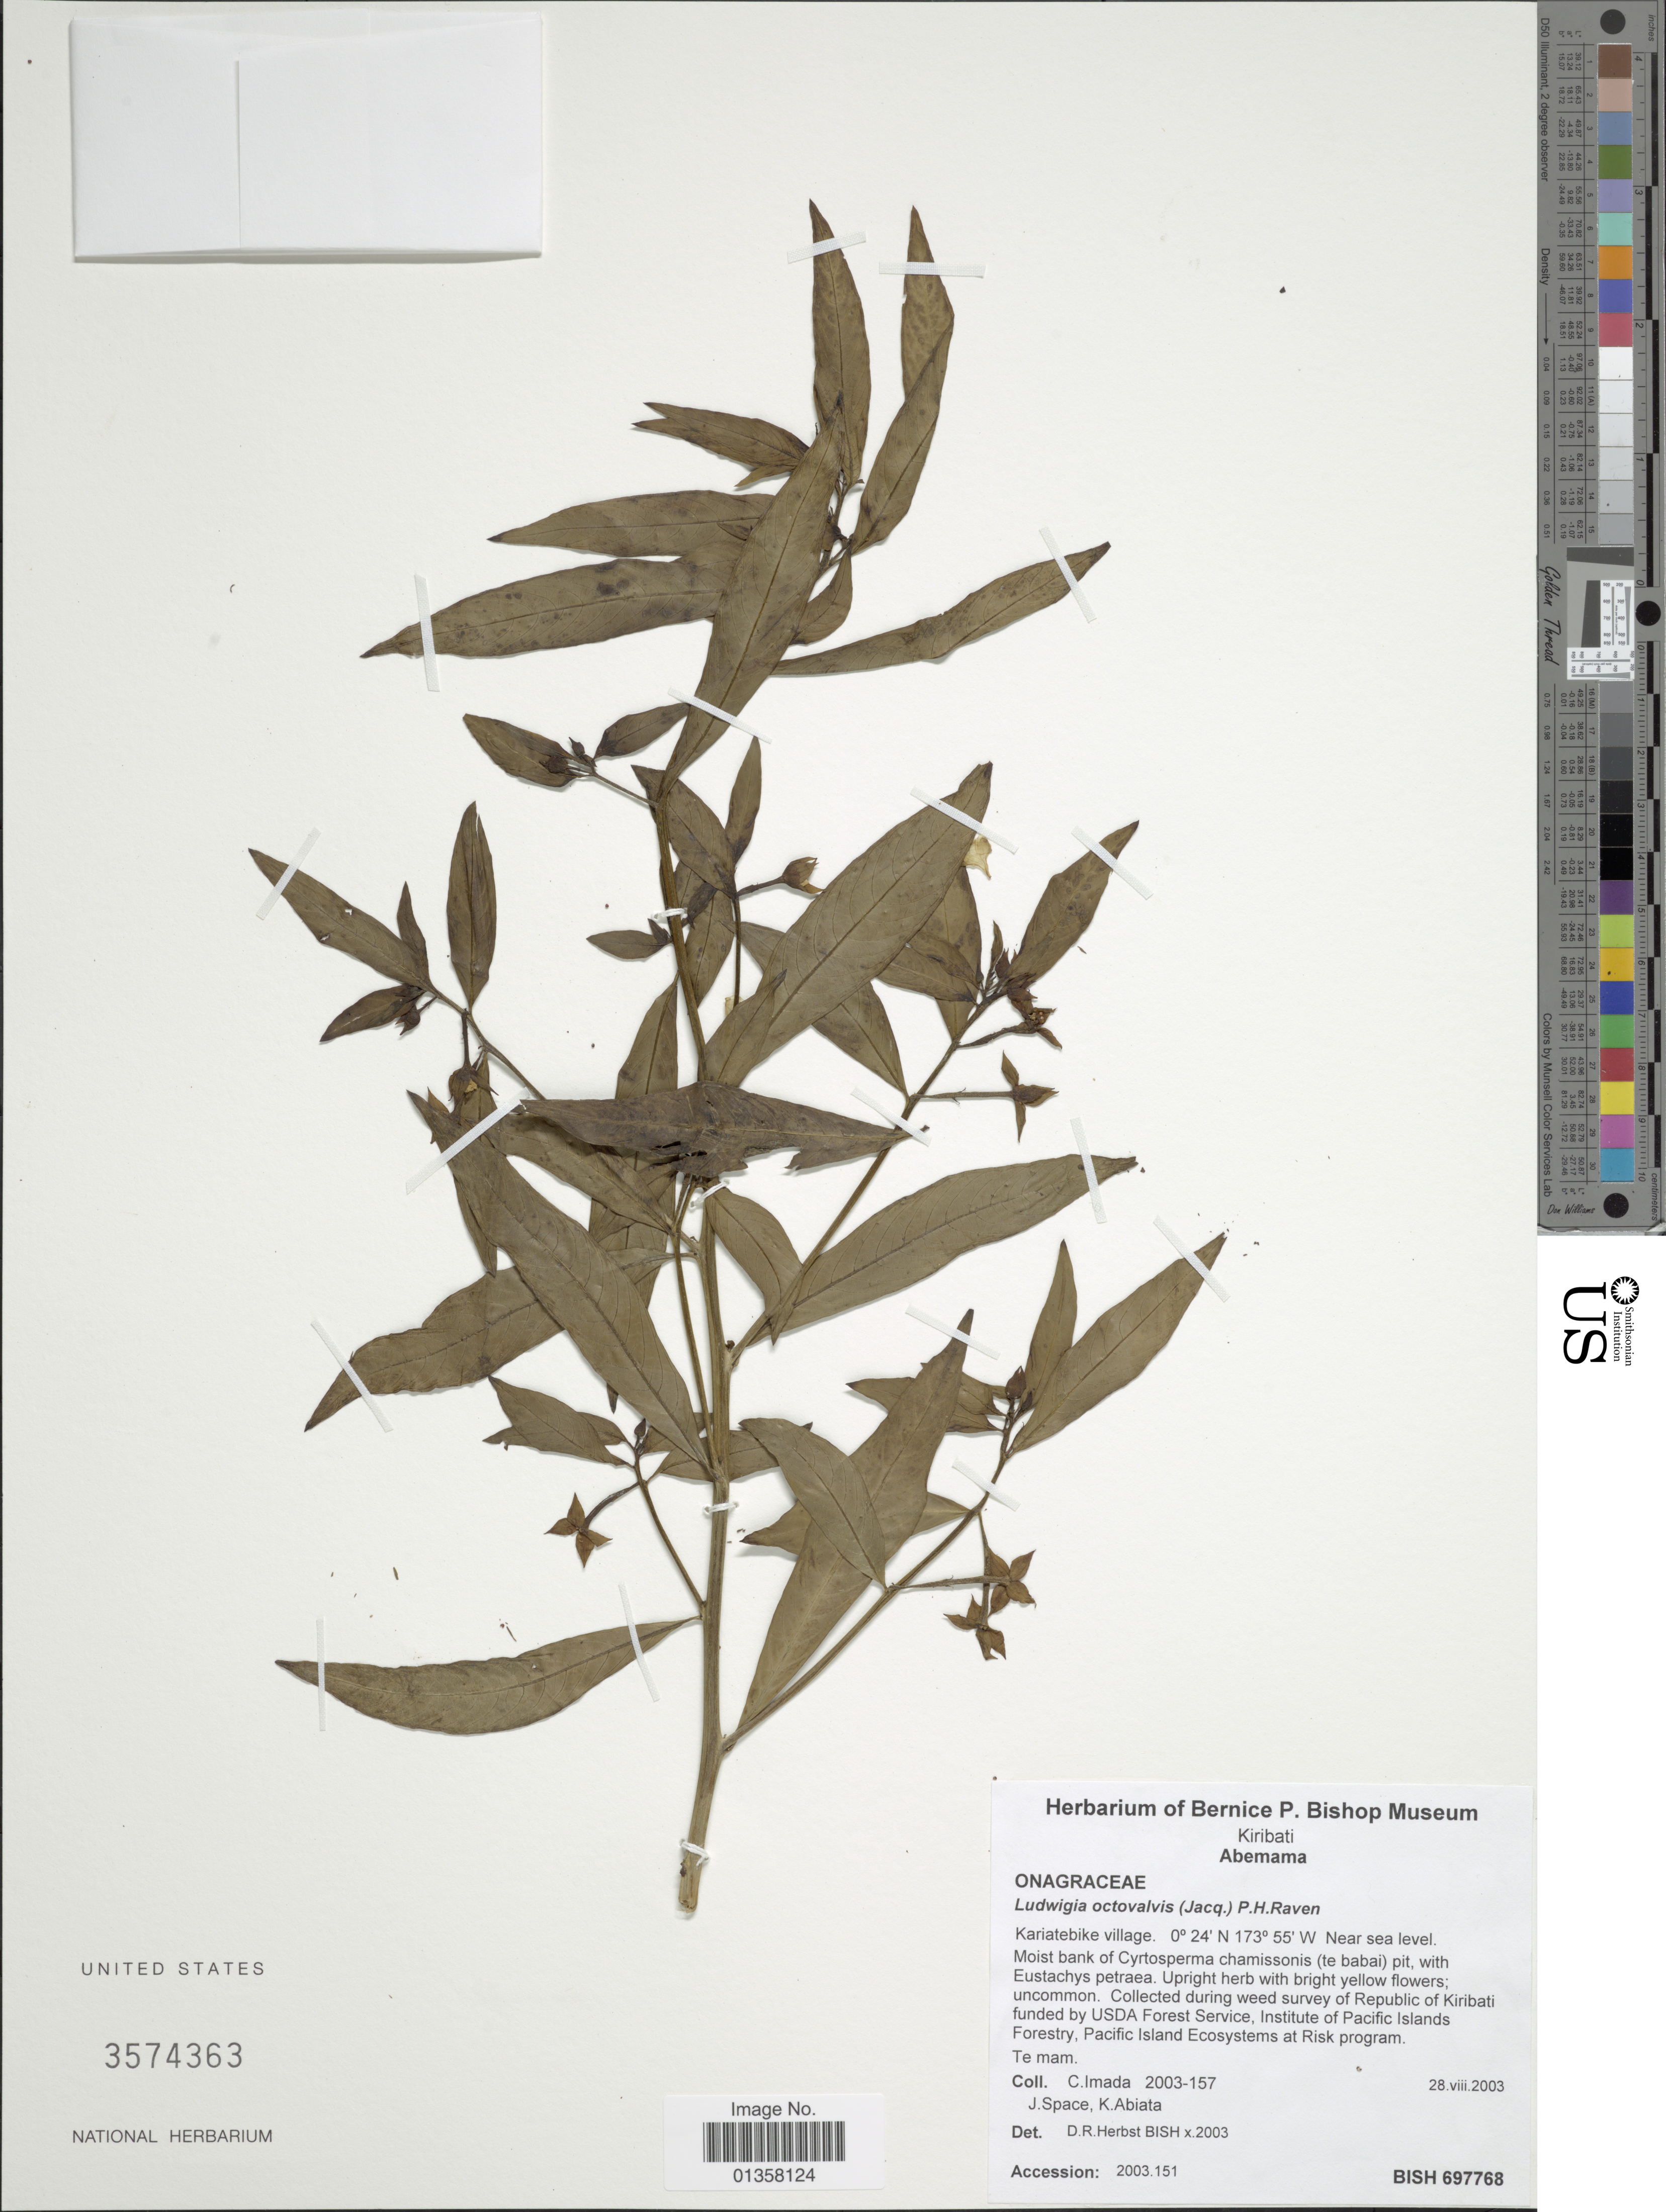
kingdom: Plantae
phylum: Tracheophyta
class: Magnoliopsida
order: Myrtales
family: Onagraceae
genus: Ludwigia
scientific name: Ludwigia octovalvis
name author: (Jacq.) P.H. Raven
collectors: C. Imada, J. Space & K. Abiata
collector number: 2003-157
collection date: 2003-08-28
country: Kiribati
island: Abemama Atoll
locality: Kiribati, Abemama, Kariatebike village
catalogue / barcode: US 3574363